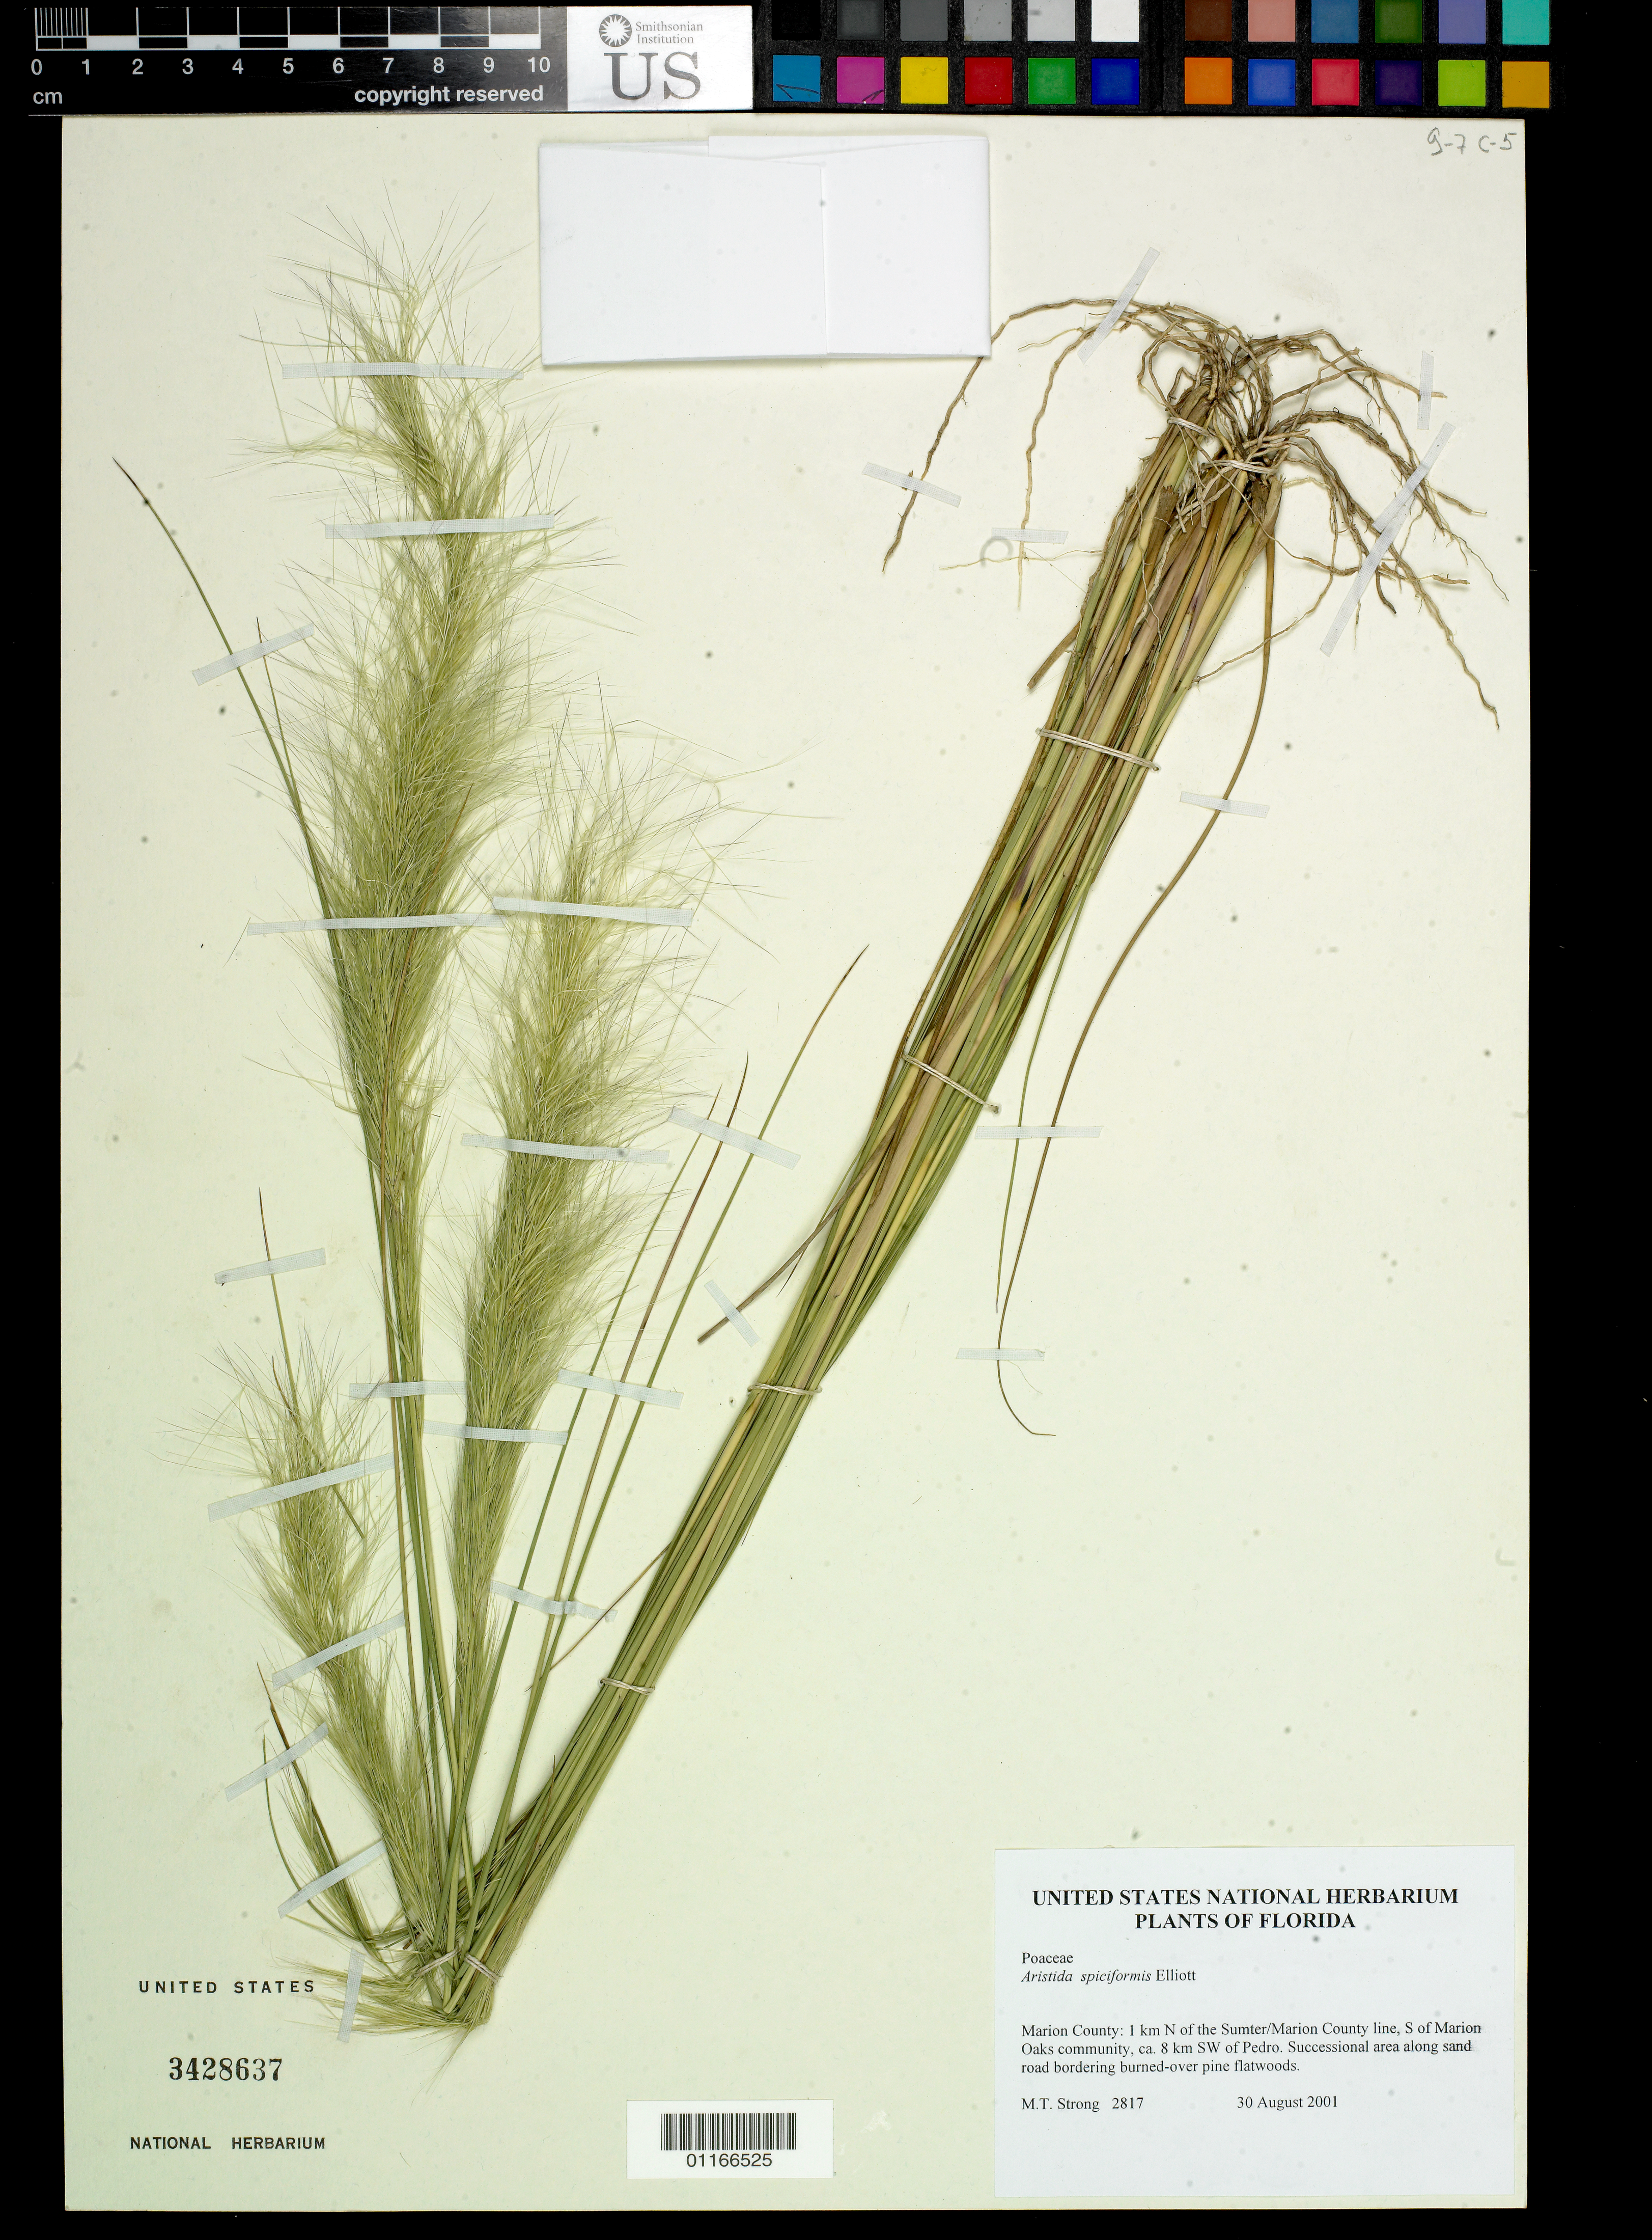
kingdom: Plantae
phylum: Tracheophyta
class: Liliopsida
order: Poales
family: Poaceae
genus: Aristida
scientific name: Aristida spiciformis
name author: Elliott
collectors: M. T. Strong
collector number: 2817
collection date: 2001-08-30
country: United States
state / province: Florida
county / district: Marion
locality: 1 km N of the Sumter/Marion County line, S of Marion Oaks community, ca. 8 km SW of Pedro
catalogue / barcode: US 3428637